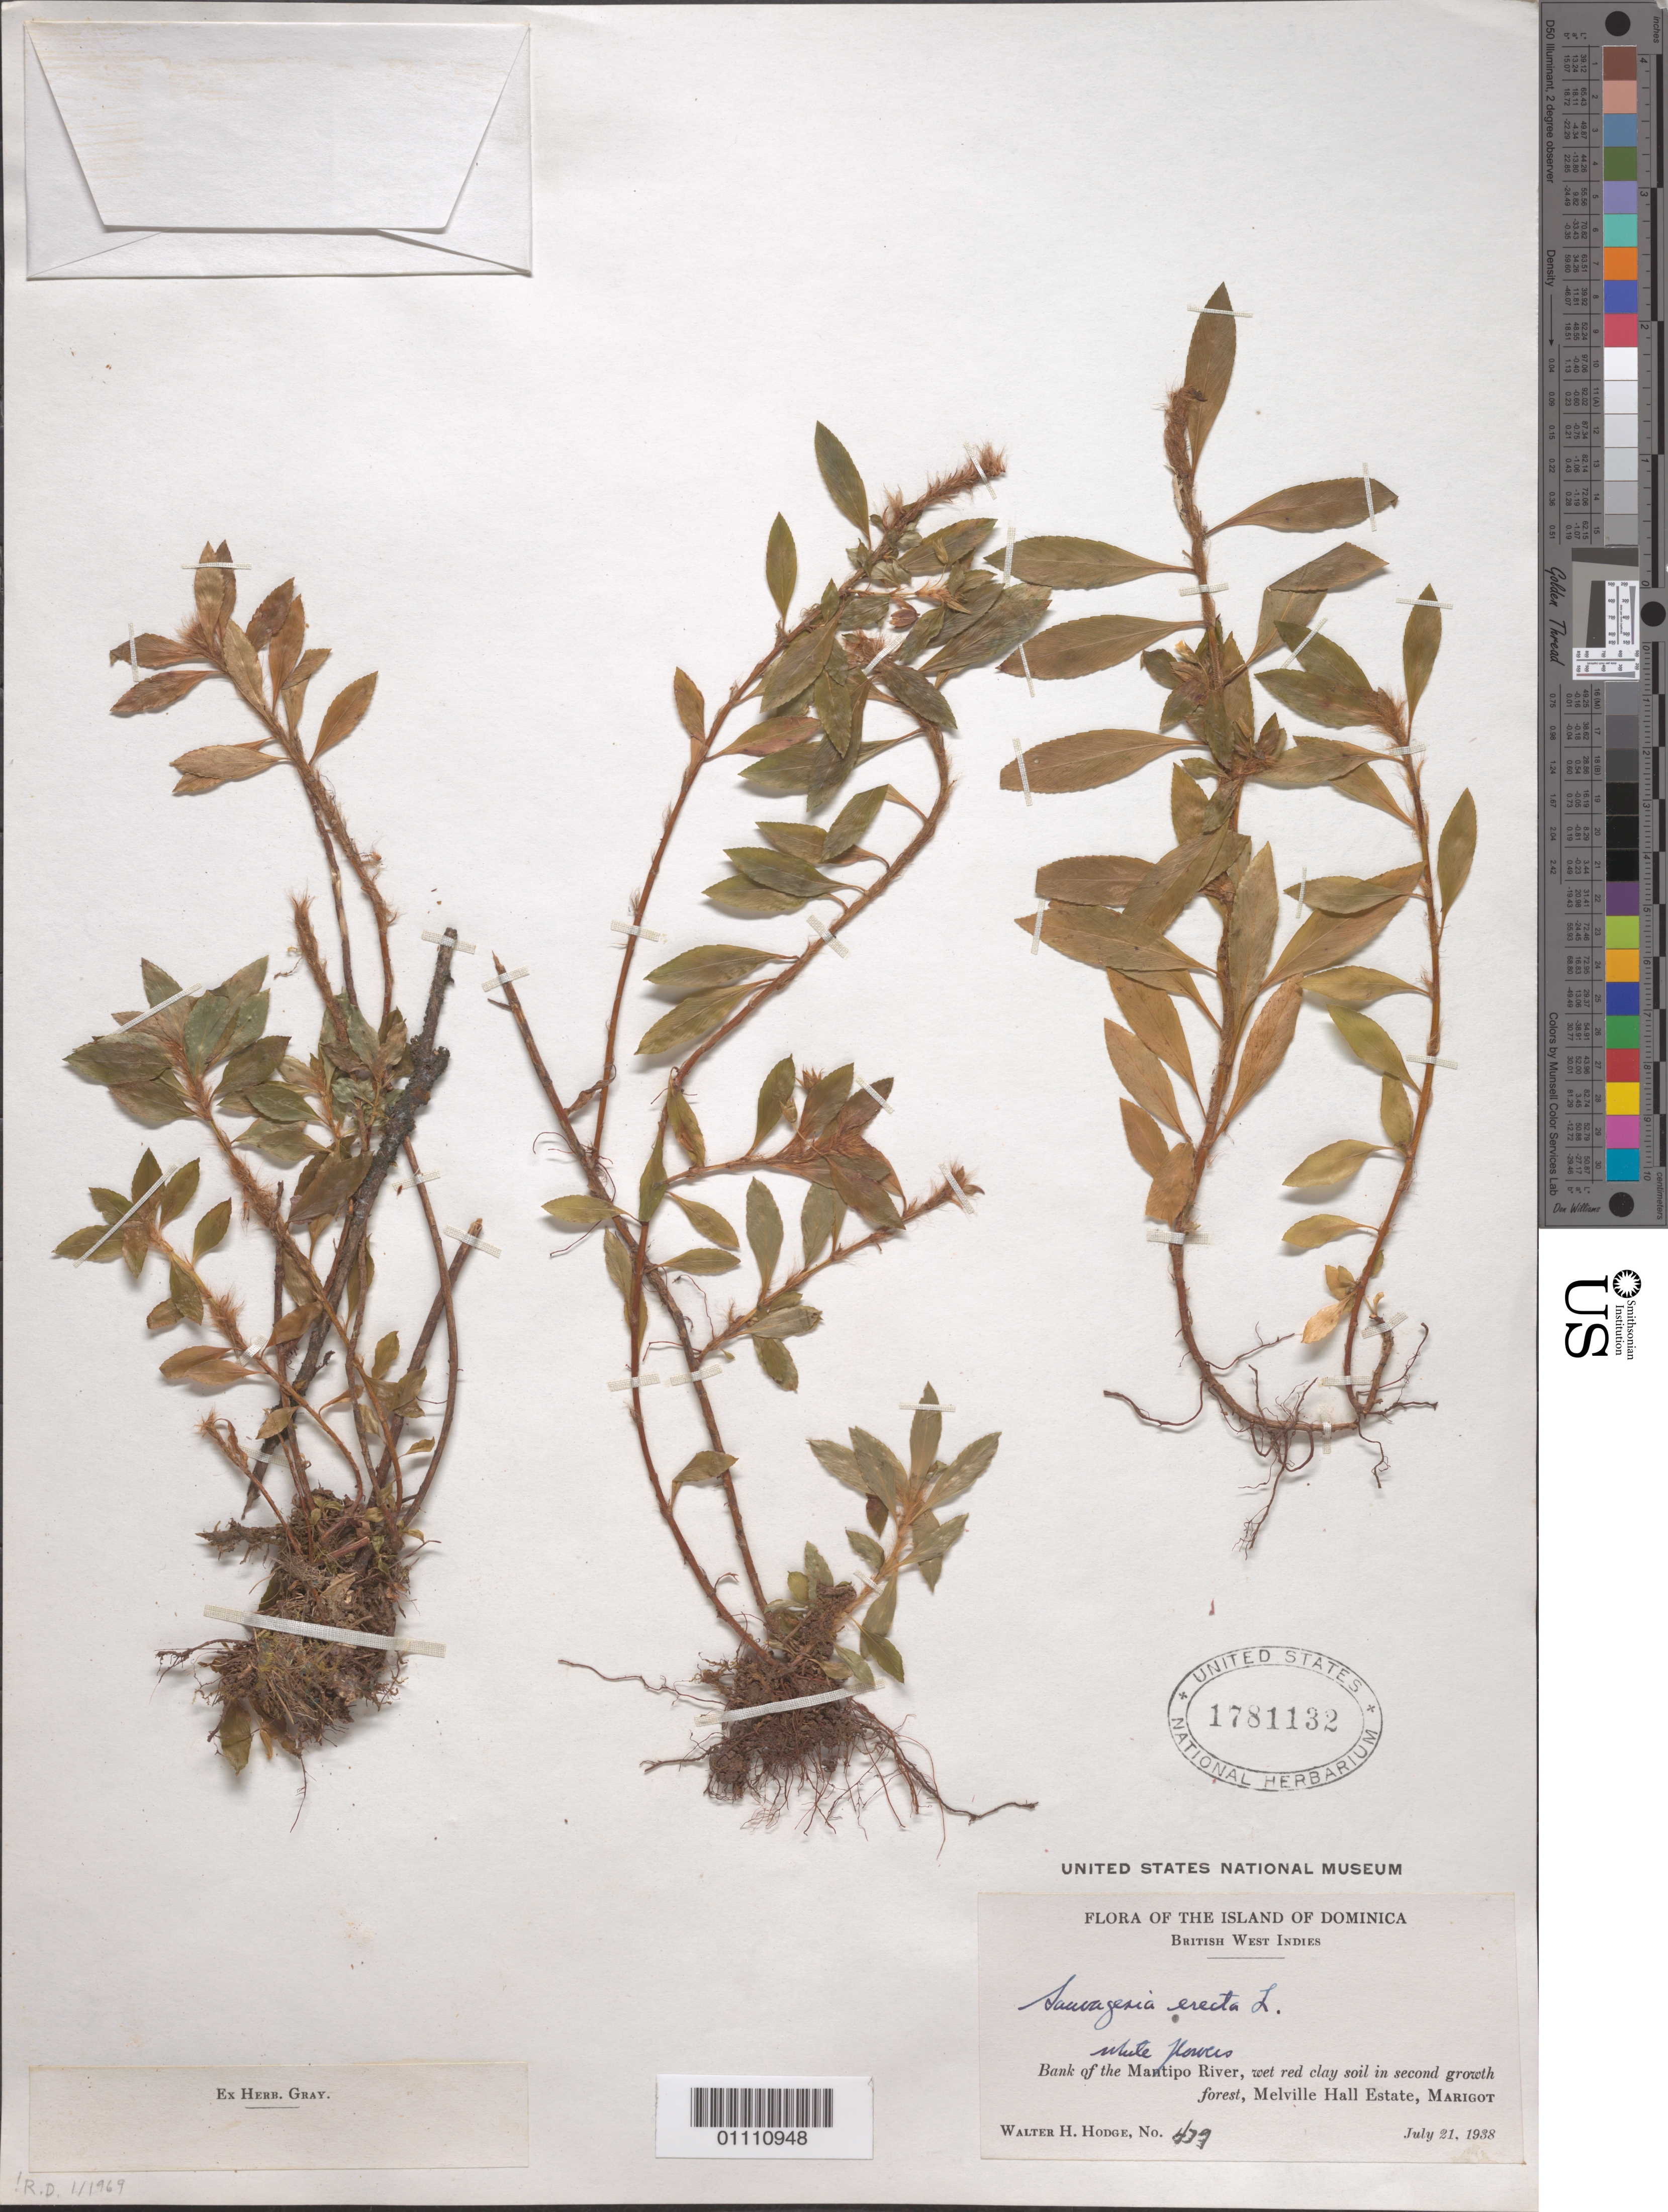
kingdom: Plantae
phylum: Tracheophyta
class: Magnoliopsida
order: Malpighiales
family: Ochnaceae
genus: Sauvagesia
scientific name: Sauvagesia erecta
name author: L.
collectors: W. Hodge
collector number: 479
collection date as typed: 21 Jul 1938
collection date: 1938-07-21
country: Dominica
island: Dominica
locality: Bank of the Mantipo River, Melville Hall Estate, Marigot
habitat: wet red clay soil in second growth forest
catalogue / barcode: US 1781132